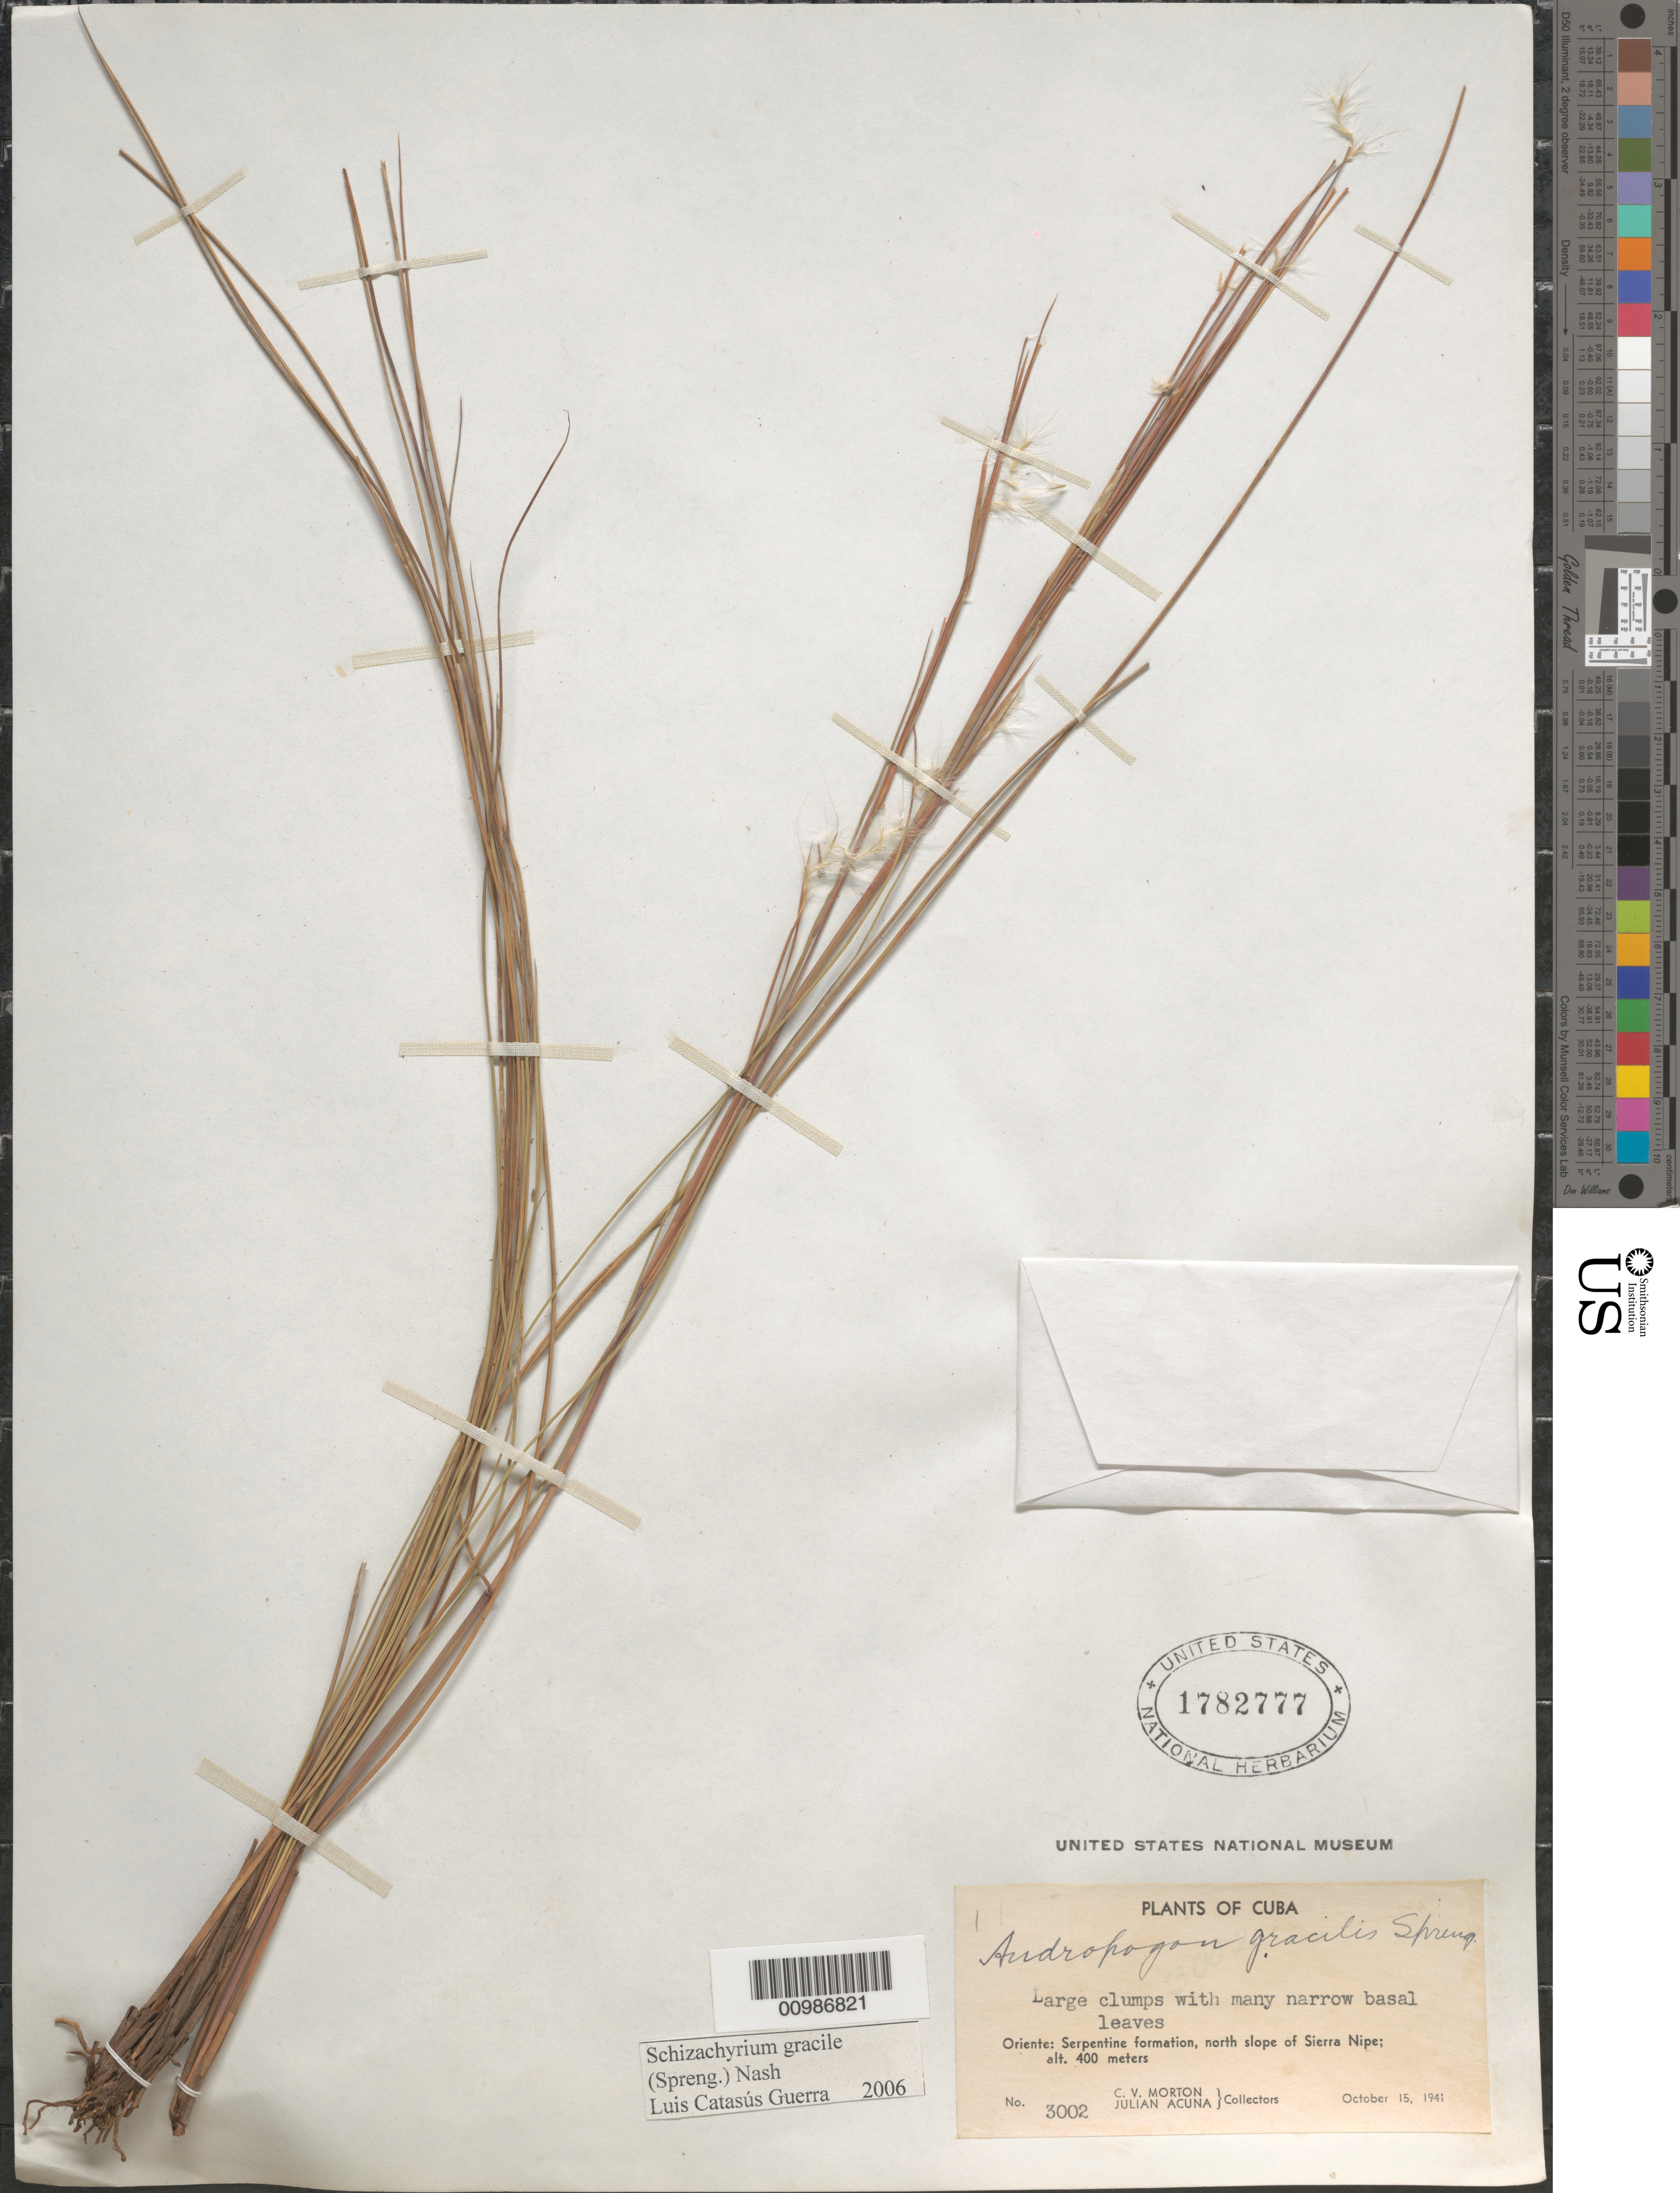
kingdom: Plantae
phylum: Tracheophyta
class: Liliopsida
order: Poales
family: Poaceae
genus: Andropogon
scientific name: Andropogon gracilis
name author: Spreng.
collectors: C. V. Morton & J. Acuña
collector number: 3002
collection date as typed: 15 Oct 1941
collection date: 1941-10-15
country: Cuba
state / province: Holguín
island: Cuba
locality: North slope of Sierra Nipe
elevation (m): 400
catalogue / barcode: US 1782777